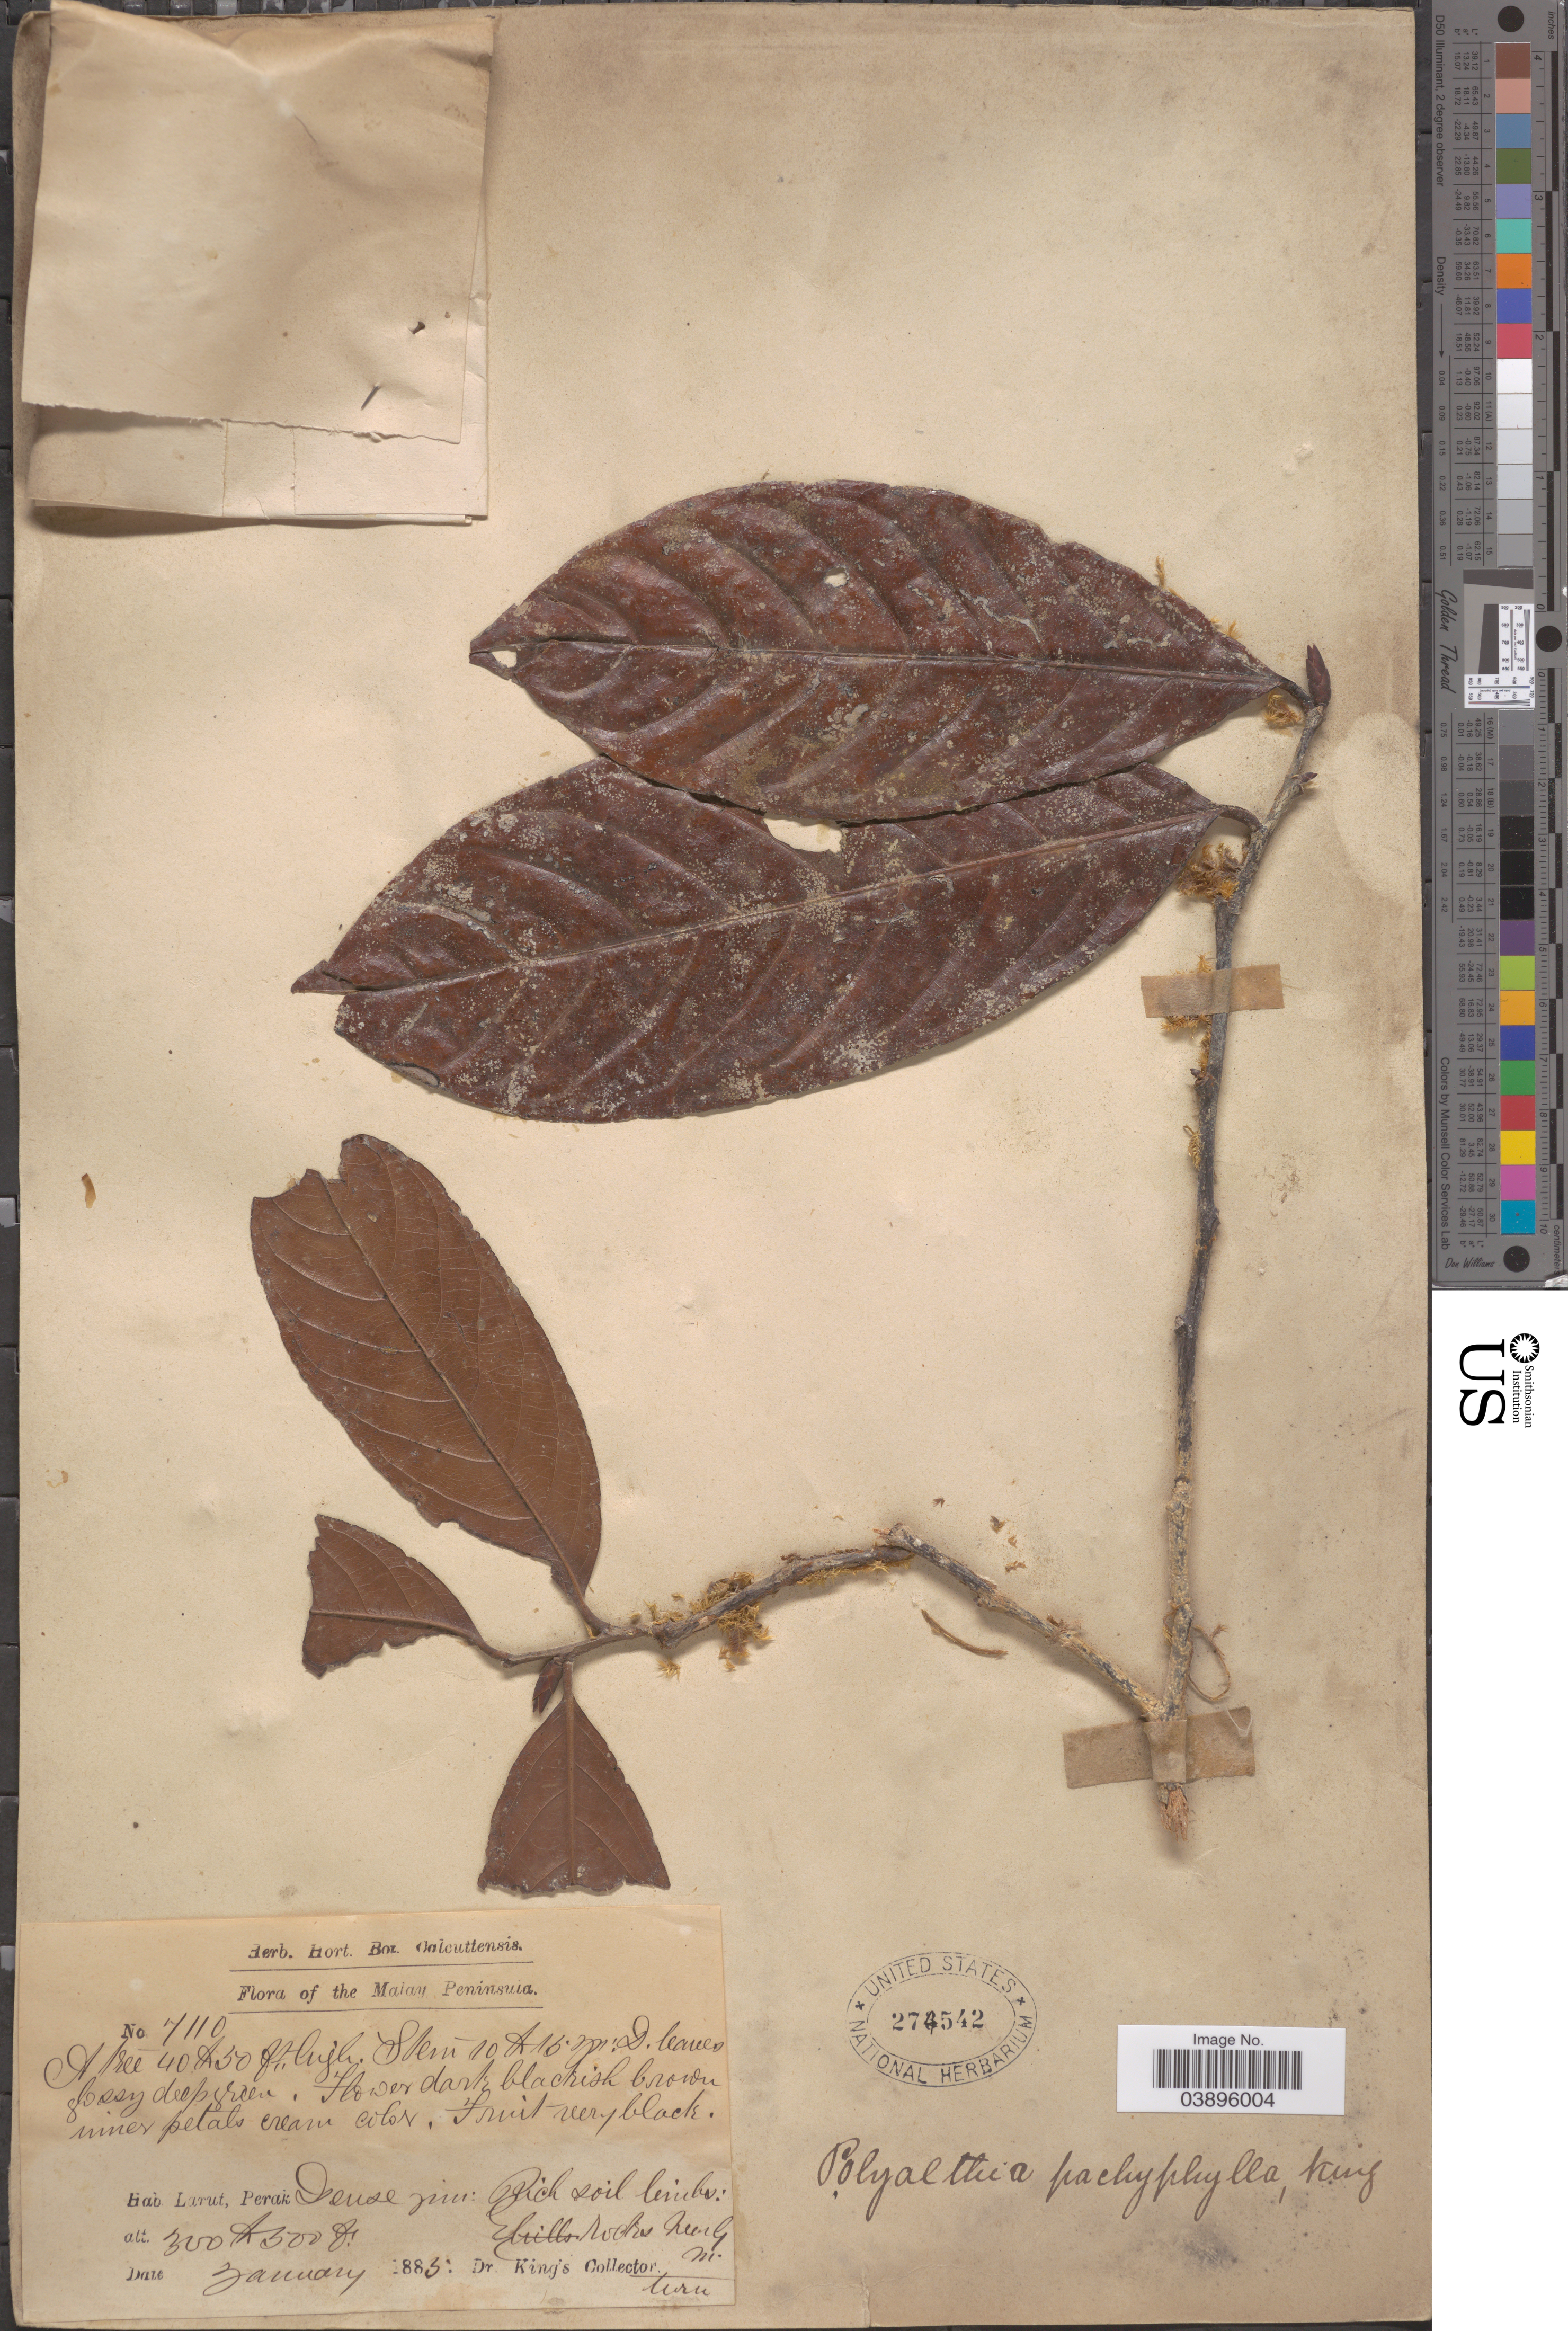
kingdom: Plantae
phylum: Tracheophyta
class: Magnoliopsida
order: Magnoliales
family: Annonaceae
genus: Polyalthia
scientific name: Polyalthia pachyphylla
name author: King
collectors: Dr. King's collector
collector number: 7110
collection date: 1885-01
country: Malaysia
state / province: Perak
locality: The Malay Peninsula. Larut. Perak. Dense jun. Rich soil limbs: rocks Near G. M.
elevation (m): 91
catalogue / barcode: US 274542